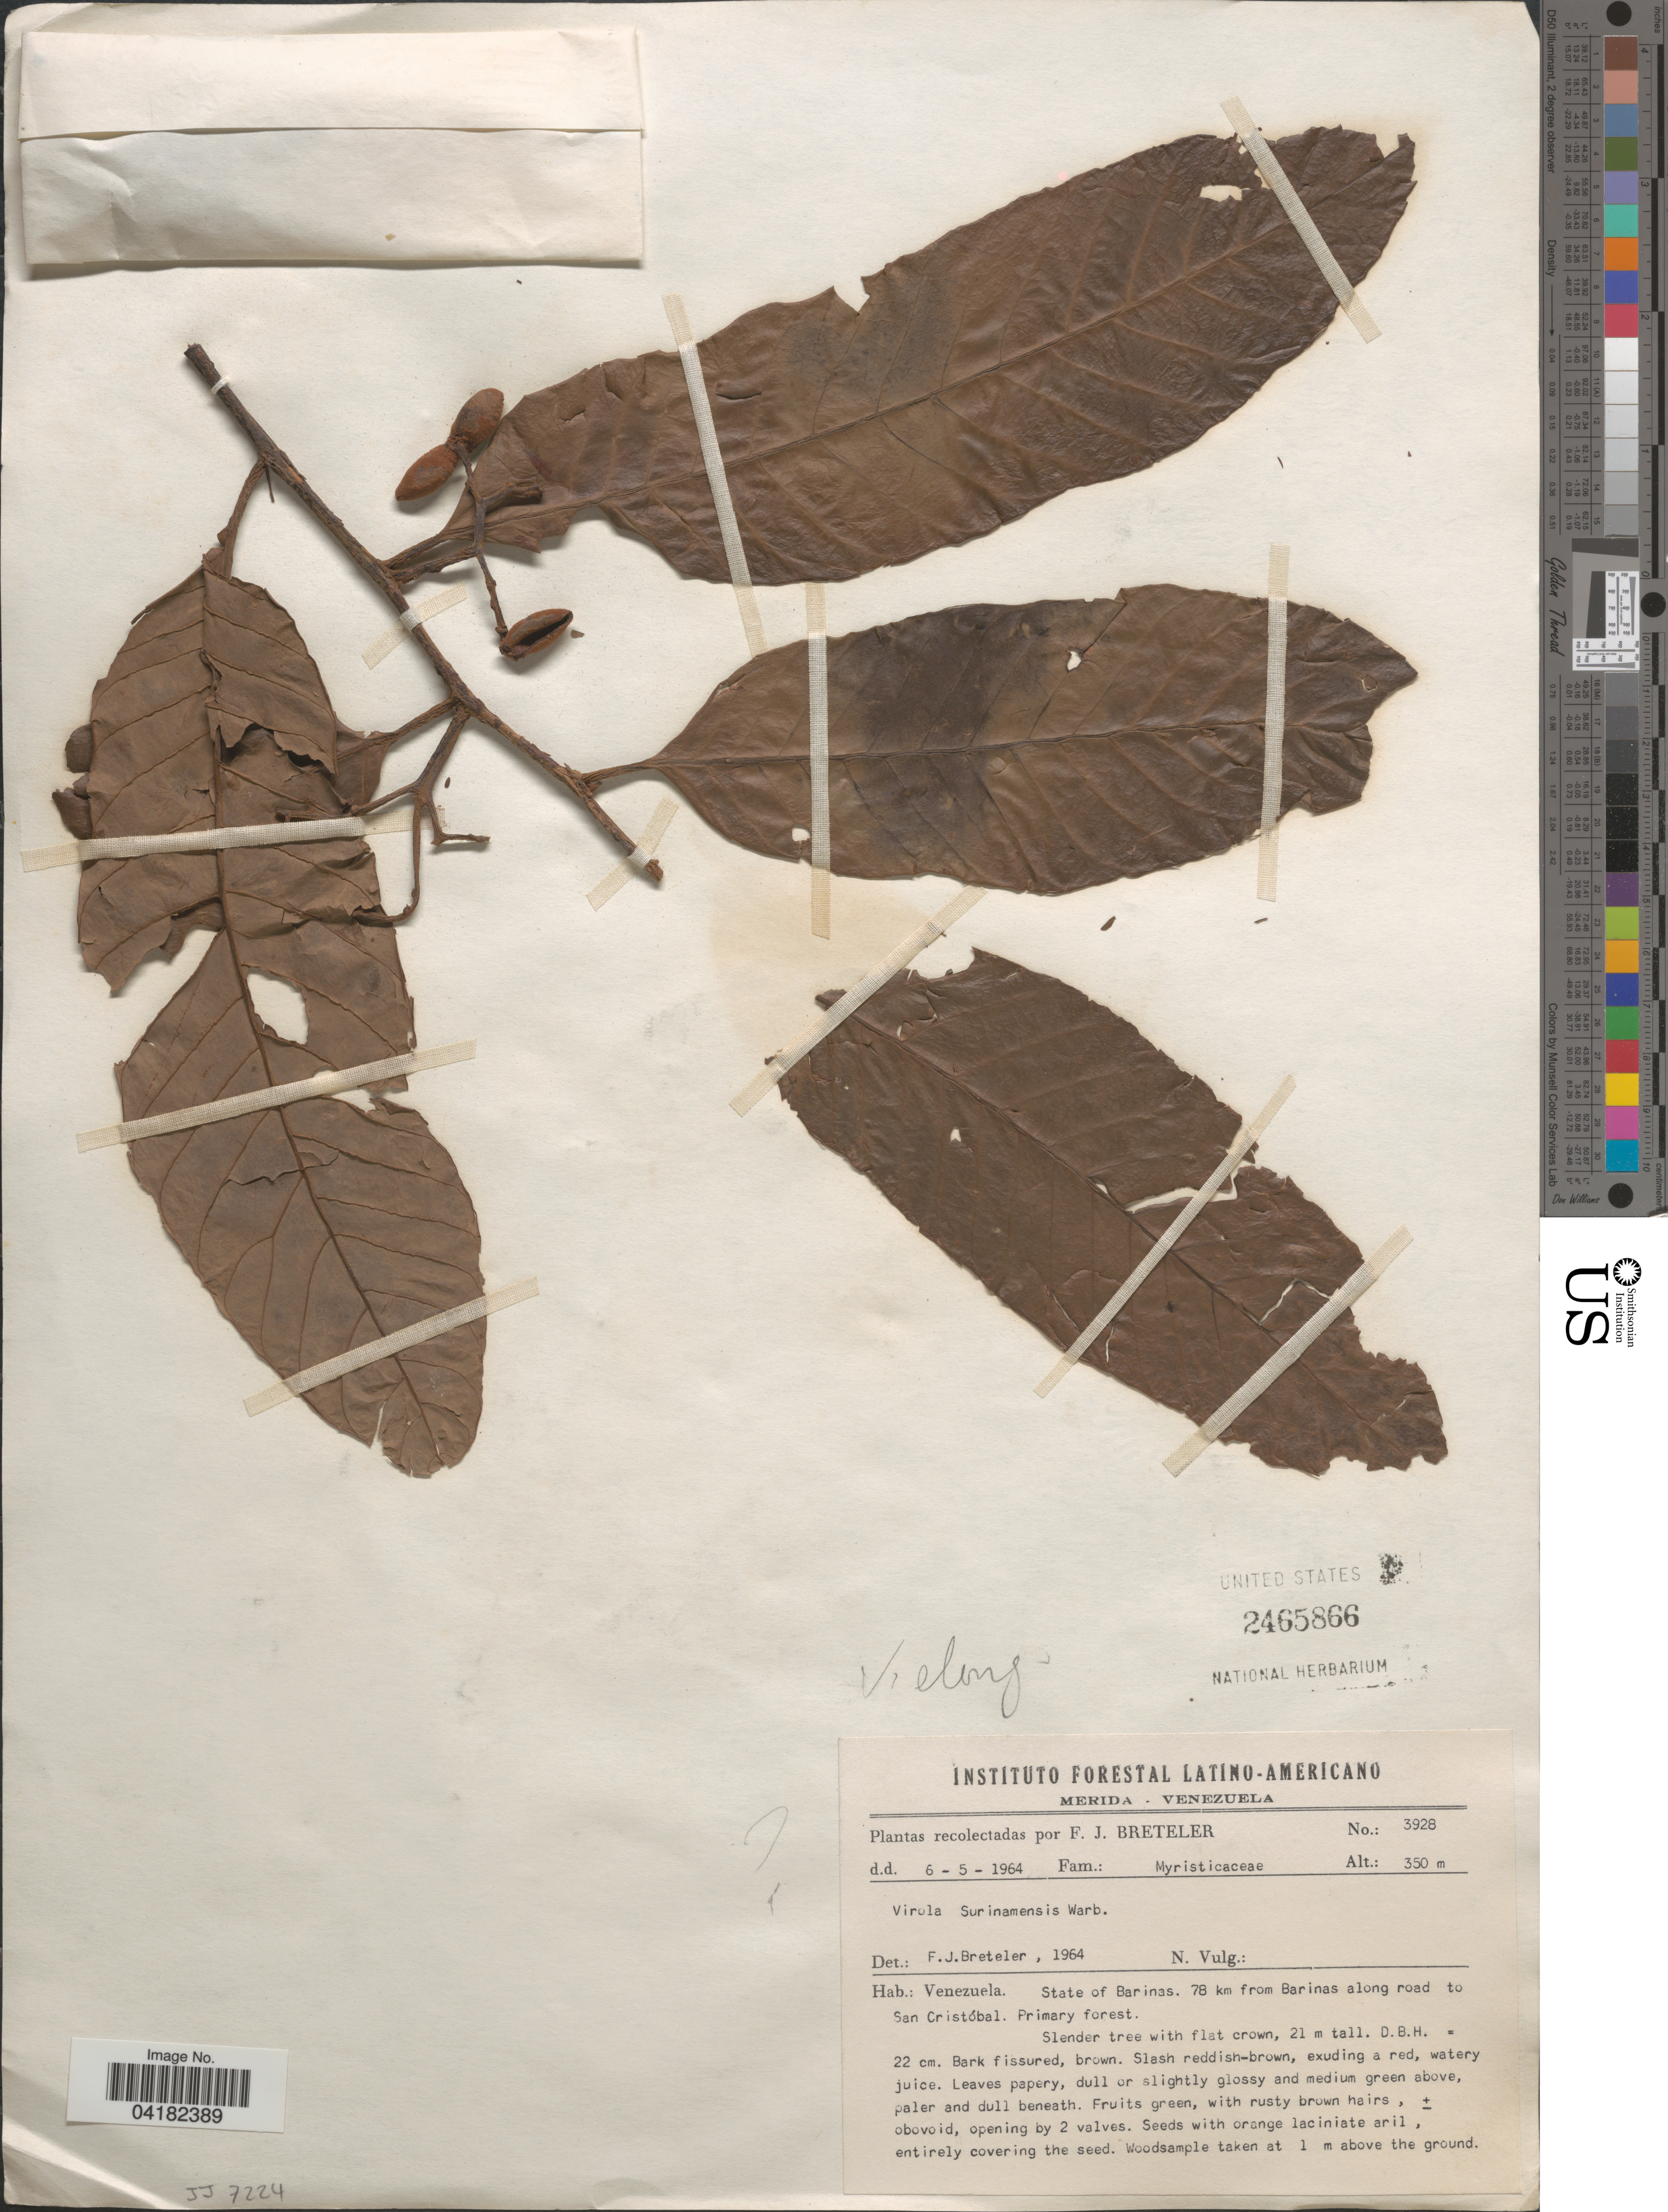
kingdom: Plantae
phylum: Tracheophyta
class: Magnoliopsida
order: Magnoliales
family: Myristicaceae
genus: Virola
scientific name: Virola surinamensis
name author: (Rol.) Warb.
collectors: F. J. Breteler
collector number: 3928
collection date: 1964-05-06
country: Venezuela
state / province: Barinas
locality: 78 km from Barinas along road to San Cristóbal.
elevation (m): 350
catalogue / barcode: US 2465866